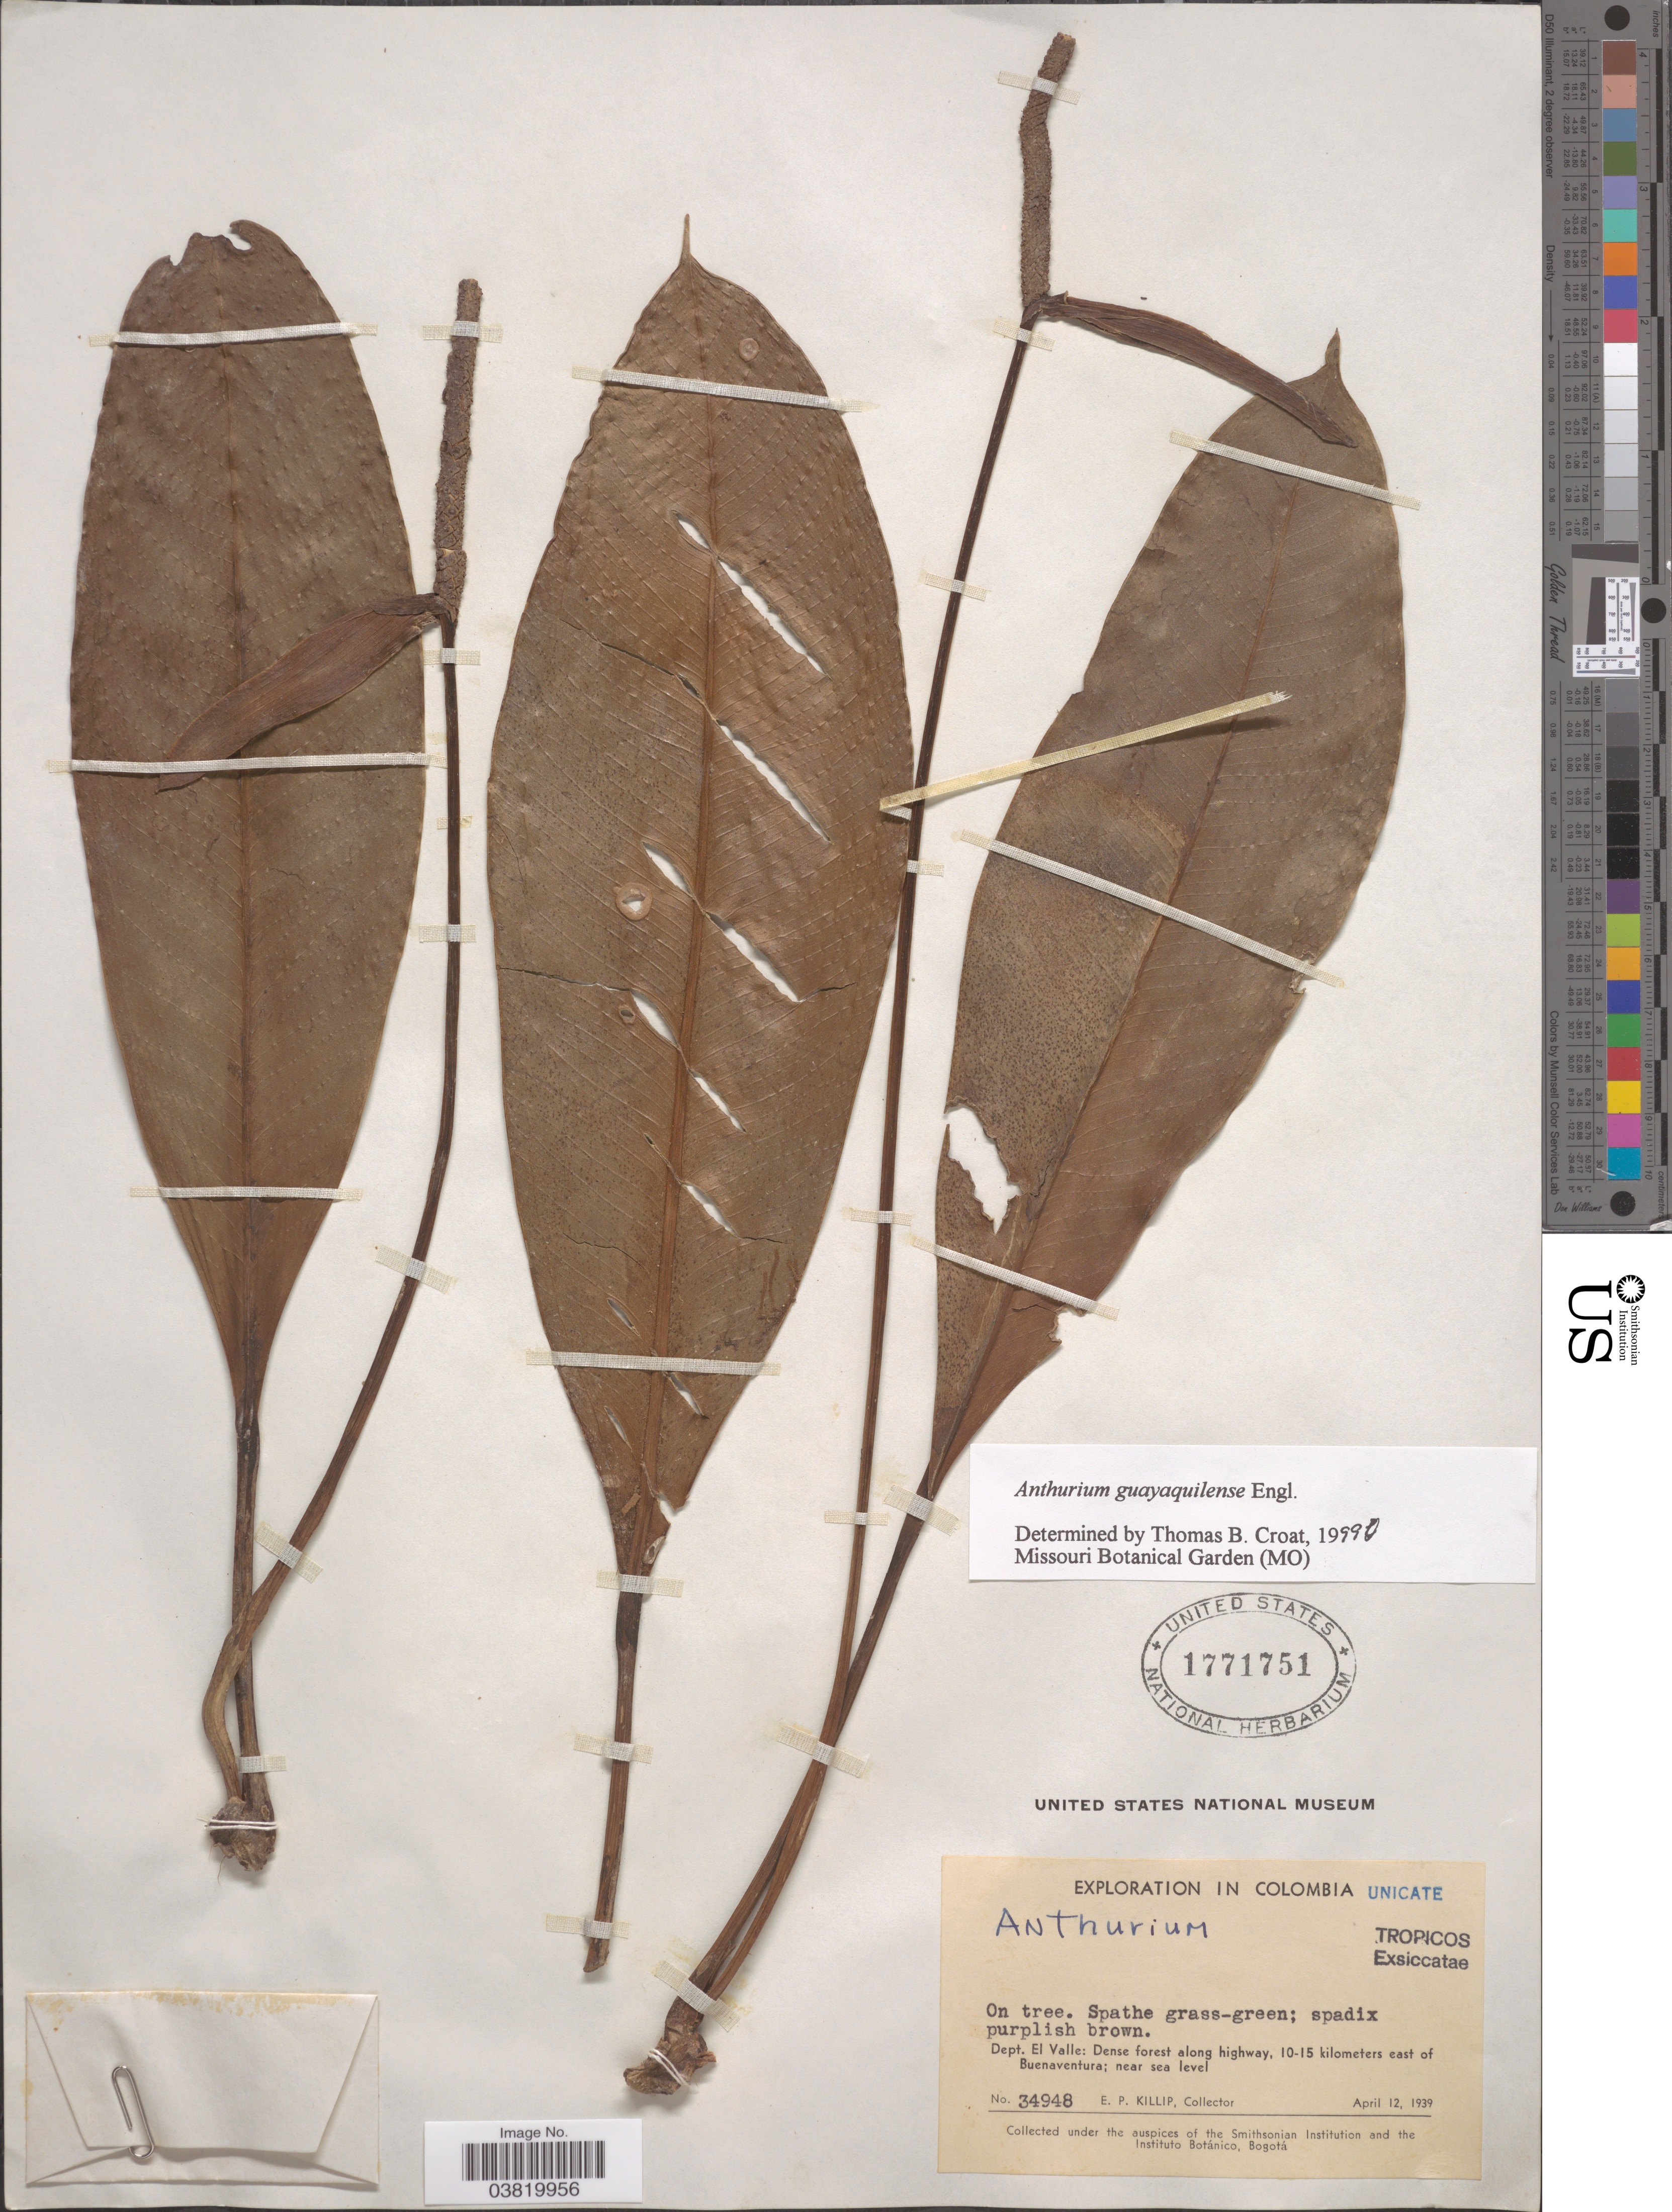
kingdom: Plantae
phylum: Tracheophyta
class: Liliopsida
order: Alismatales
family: Araceae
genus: Anthurium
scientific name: Anthurium guayaquilense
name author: Engl.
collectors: E. P. Killip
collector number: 34948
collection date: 1939-04-12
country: Colombia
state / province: Valle del Cauca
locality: Dept. El Valle: Dense forest along highway, 10-15 kilometers east of Buenaventura.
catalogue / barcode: US 1771751